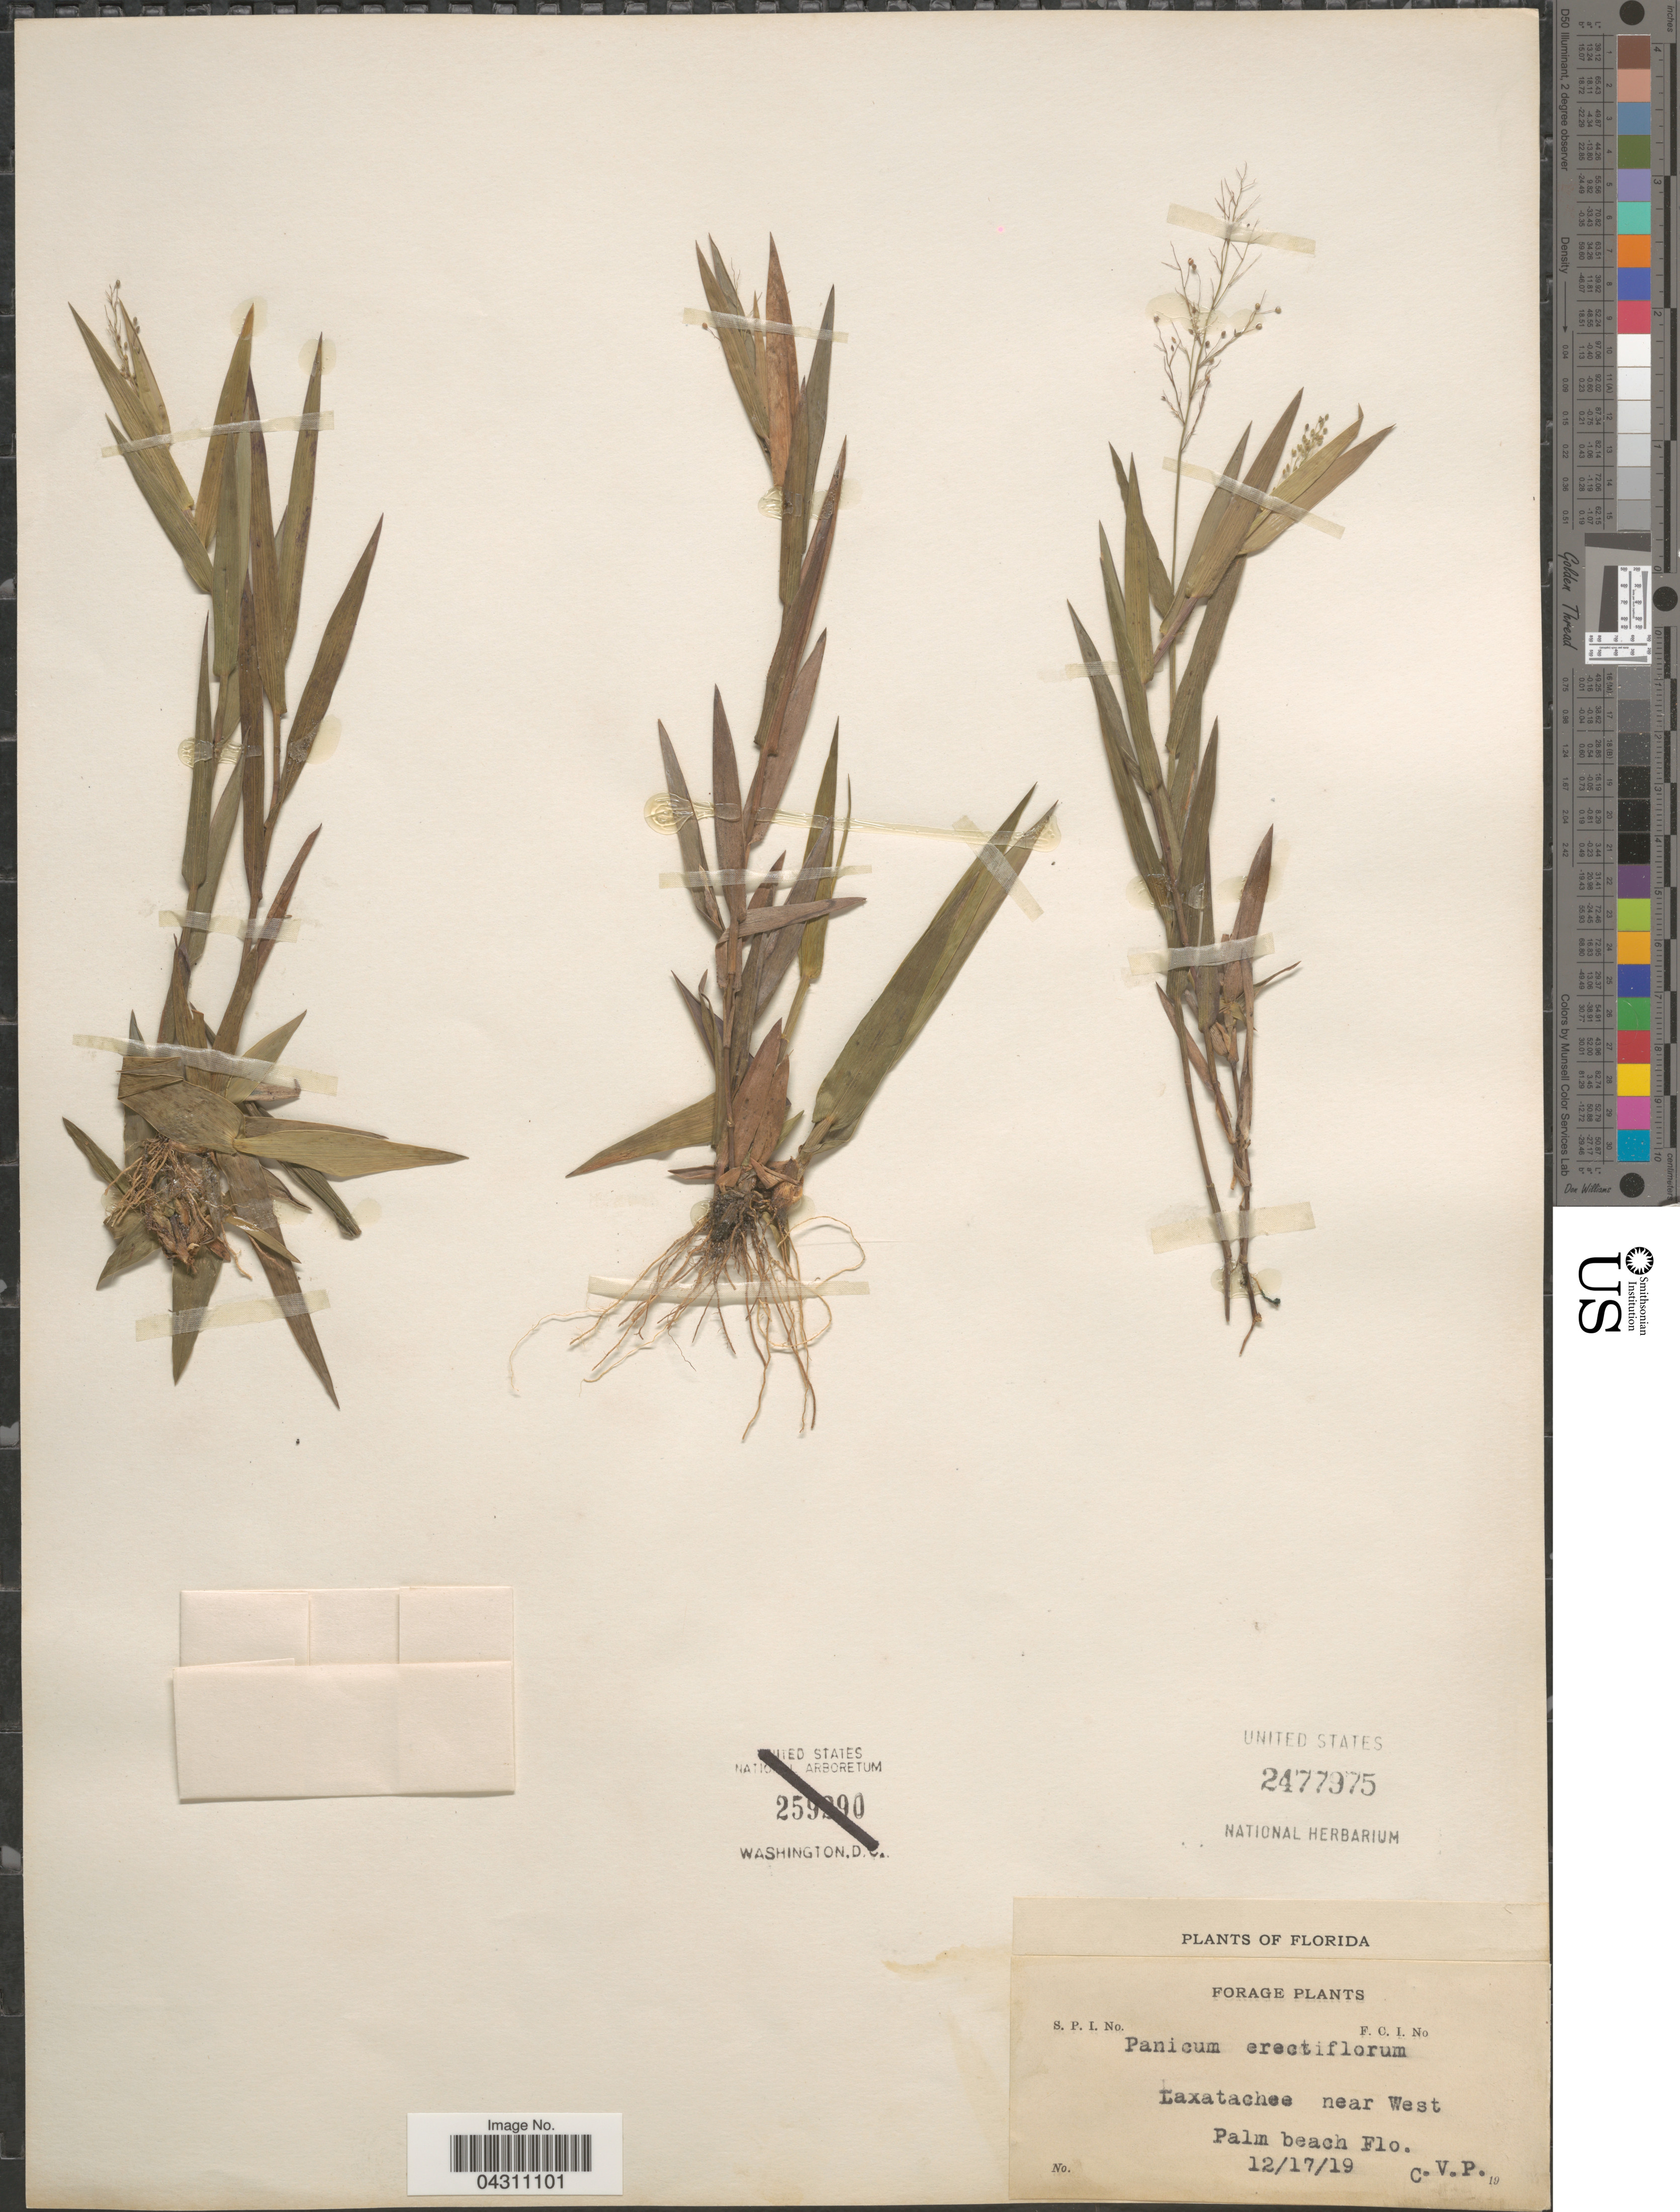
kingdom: Plantae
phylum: Tracheophyta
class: Liliopsida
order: Poales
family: Poaceae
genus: Dichanthelium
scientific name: Dichanthelium sphaerocarpon var. floridanum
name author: (Vasey) Davidse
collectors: C. V. P.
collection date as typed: Transcribed d/m/y: 17/12/19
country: United States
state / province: Florida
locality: Laxatachee near West. Palm beach Flo.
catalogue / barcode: US 2477975